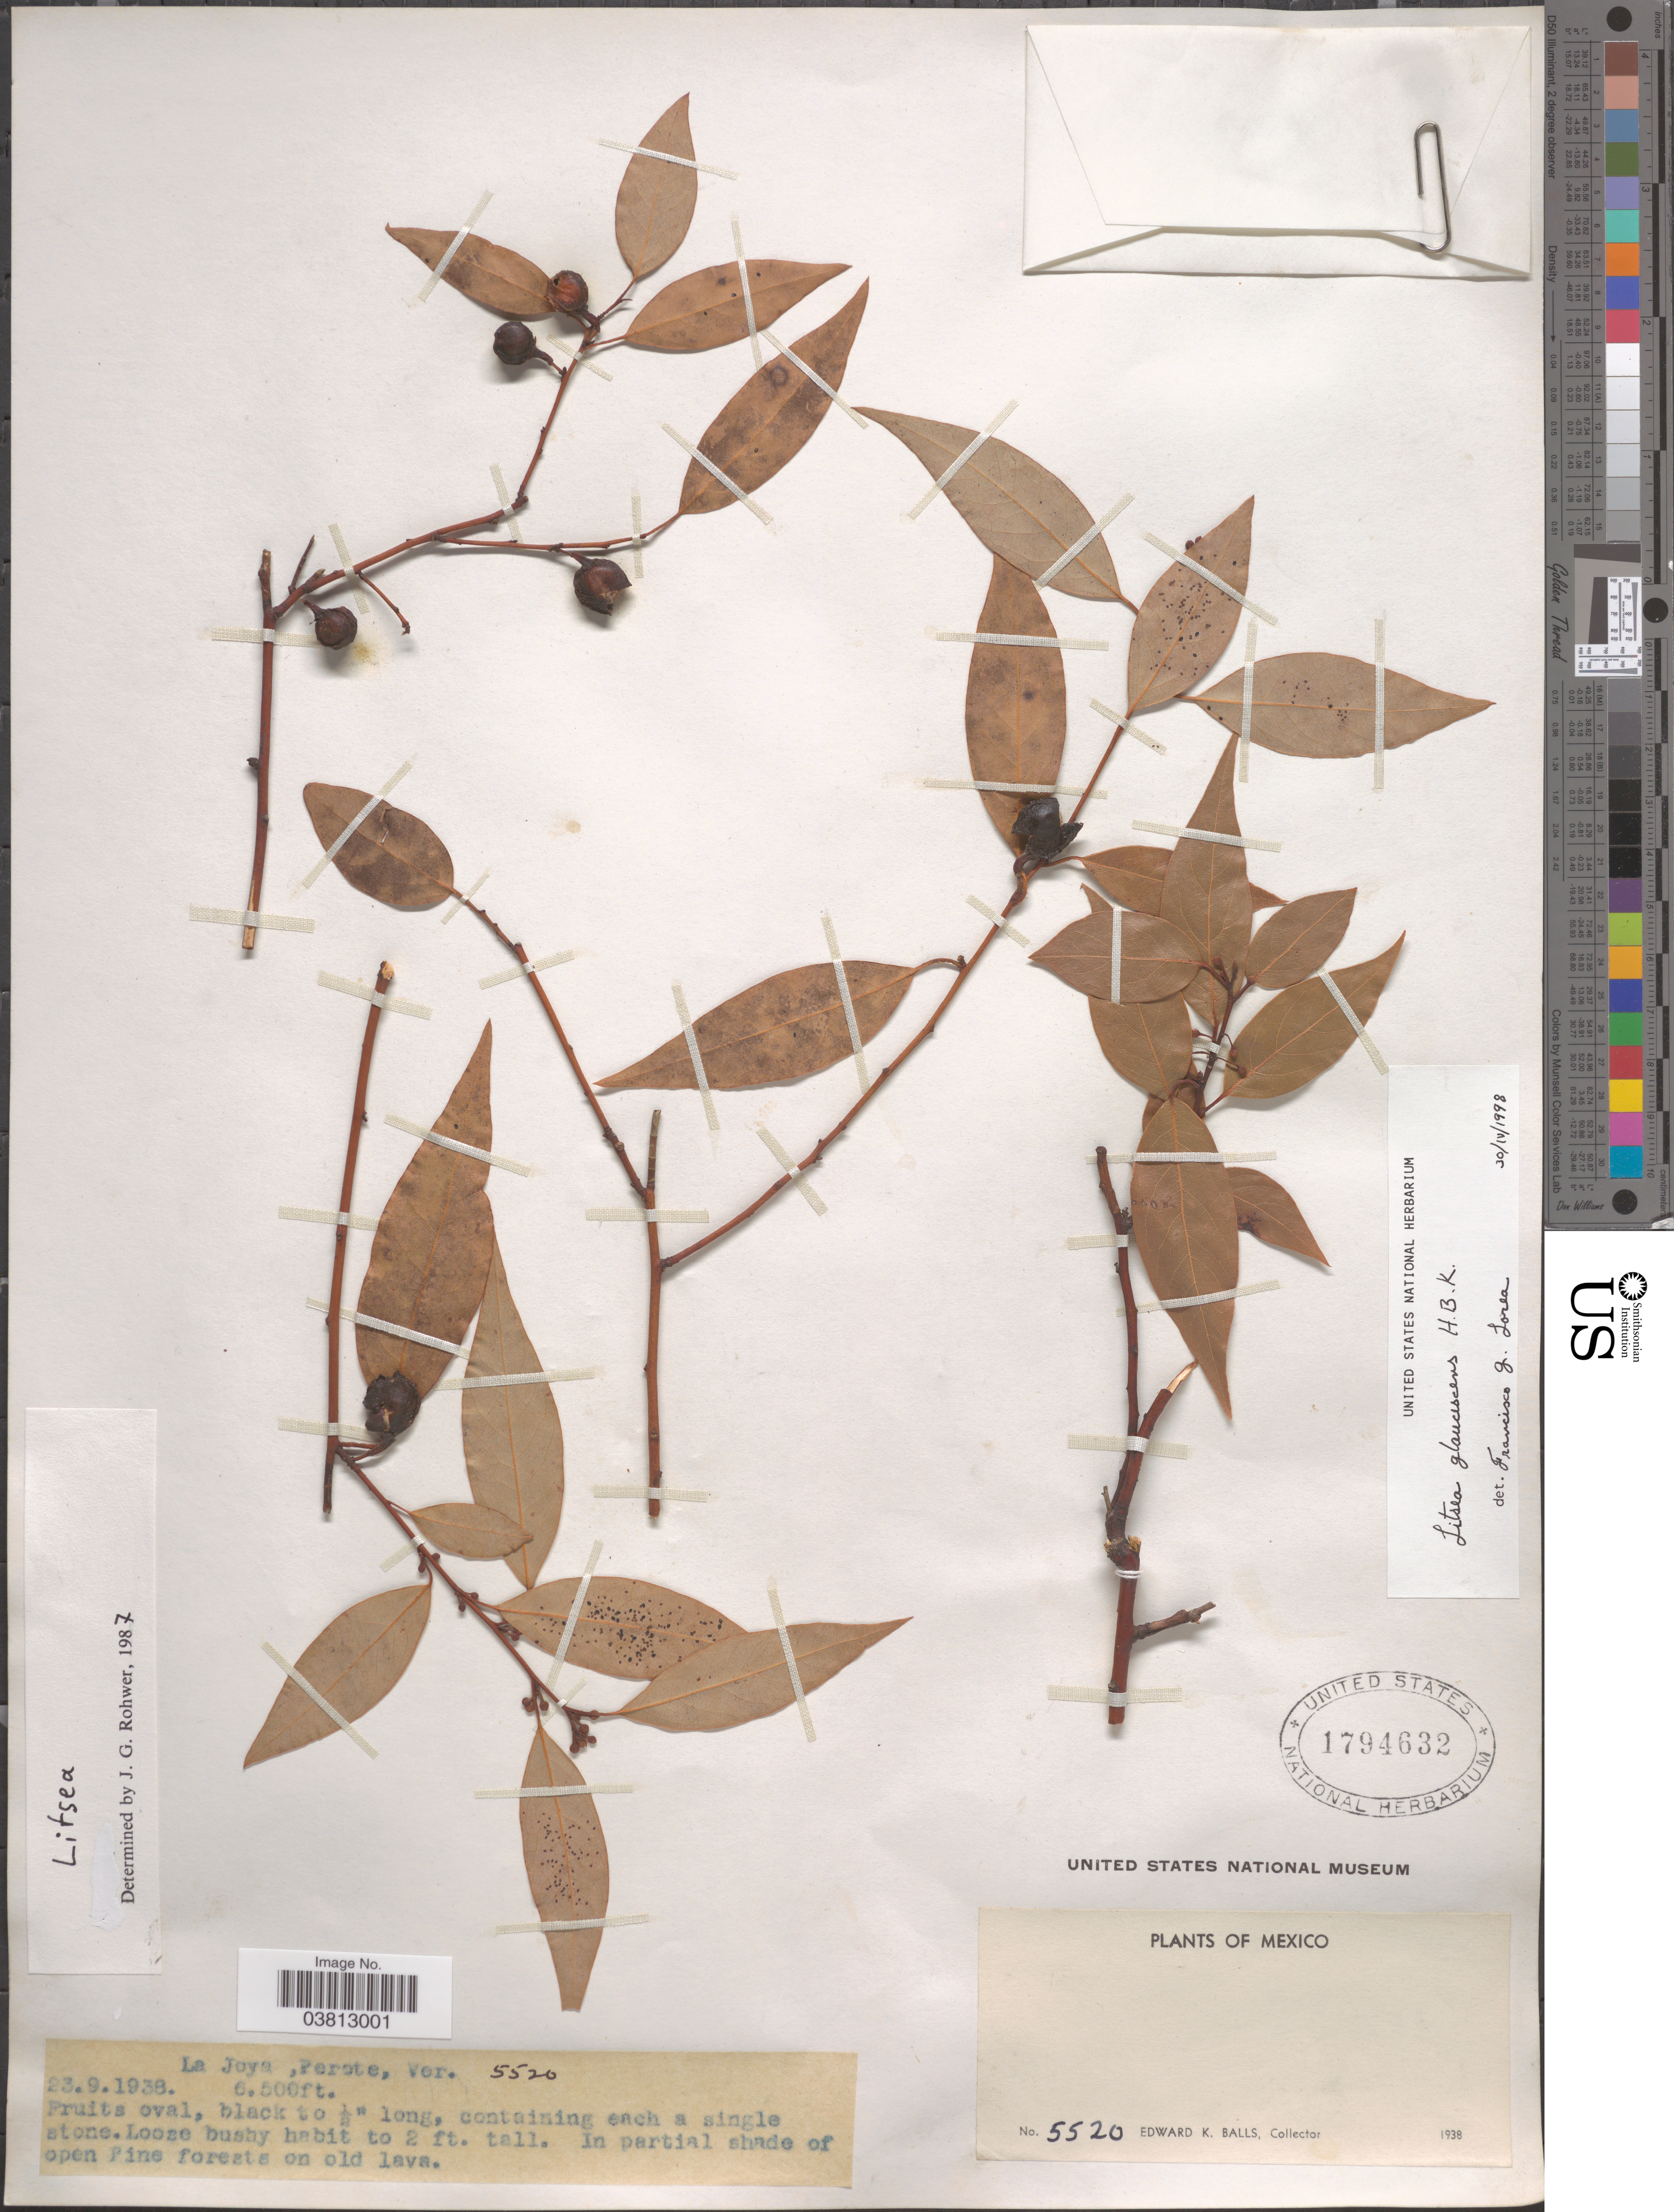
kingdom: Plantae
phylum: Tracheophyta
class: Magnoliopsida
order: Laurales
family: Lauraceae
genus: Litsea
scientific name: Litsea glaucescens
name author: Kunth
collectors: E. K. Balls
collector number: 5520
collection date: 1938-09-23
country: Mexico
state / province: Veracruz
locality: La Joya, Perote, Ver.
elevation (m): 1981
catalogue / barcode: US 1794632